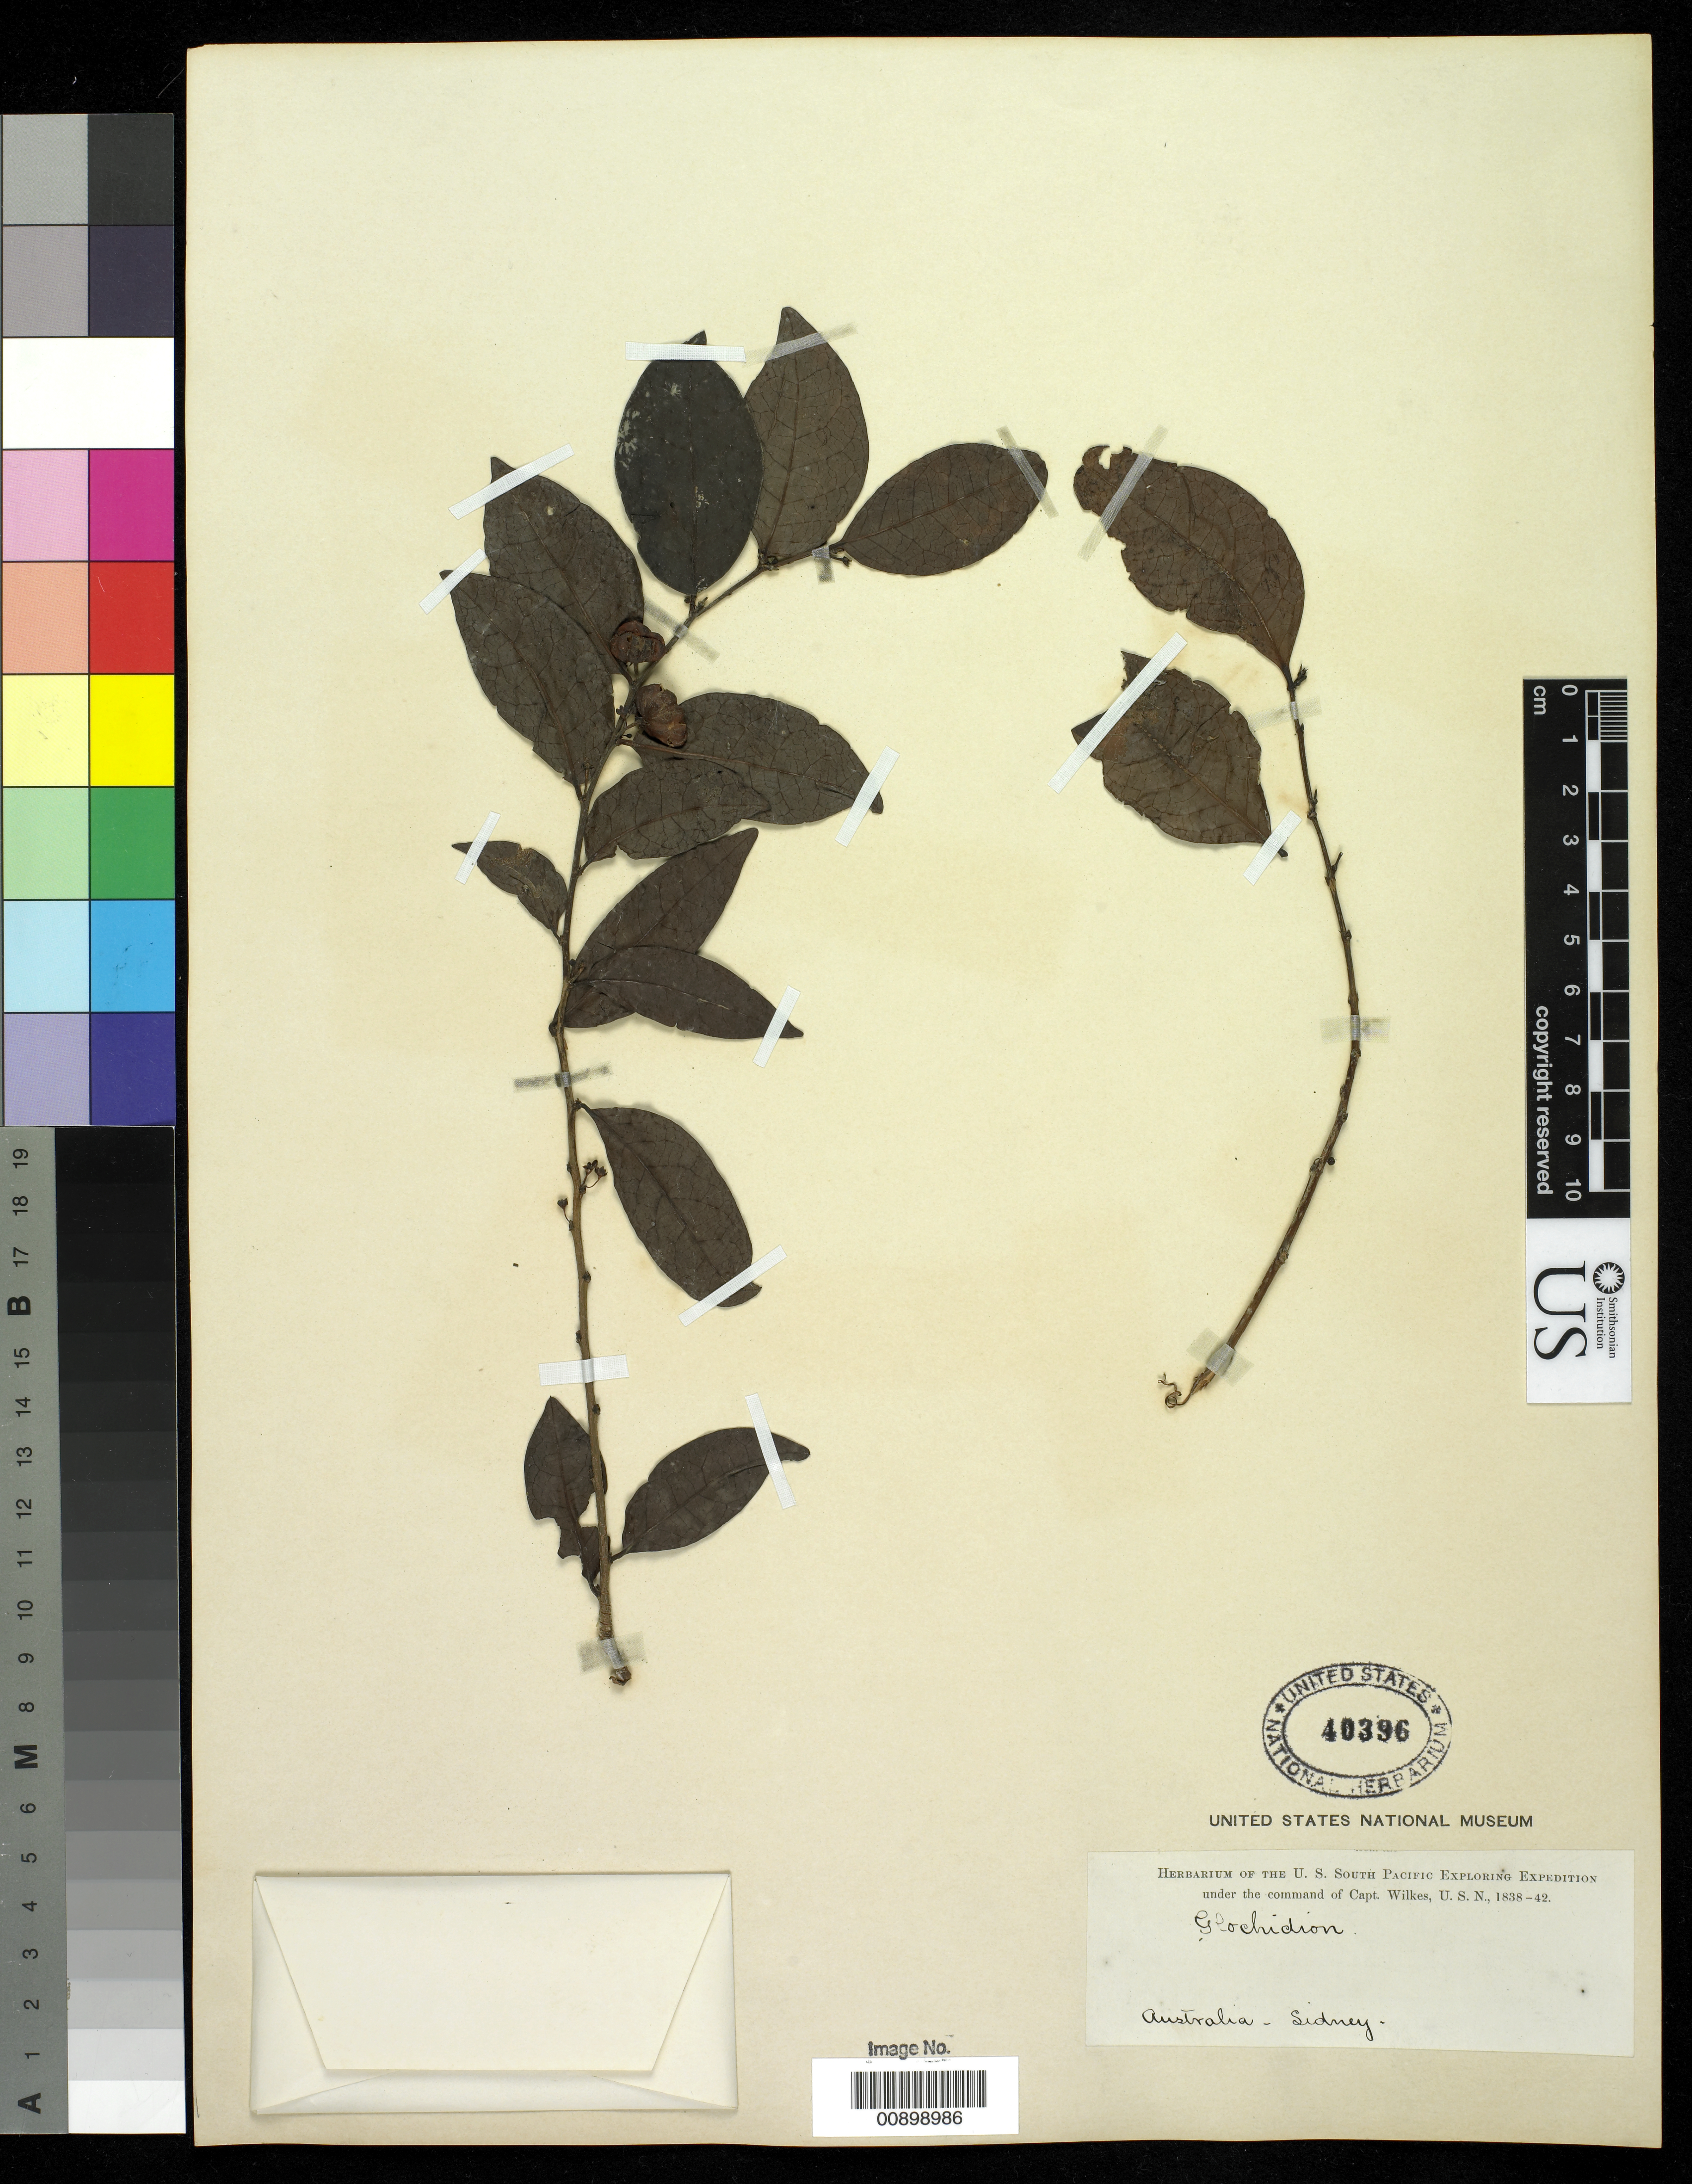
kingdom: Plantae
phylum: Tracheophyta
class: Magnoliopsida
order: Malpighiales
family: Phyllanthaceae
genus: Glochidion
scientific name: Glochidion xerocarpum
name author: (O. Schwarz) Airy Shaw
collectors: Wilkes Explor. Exped.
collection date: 1838/1842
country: Australia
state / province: New South Wales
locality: Sydney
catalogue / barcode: US 40396